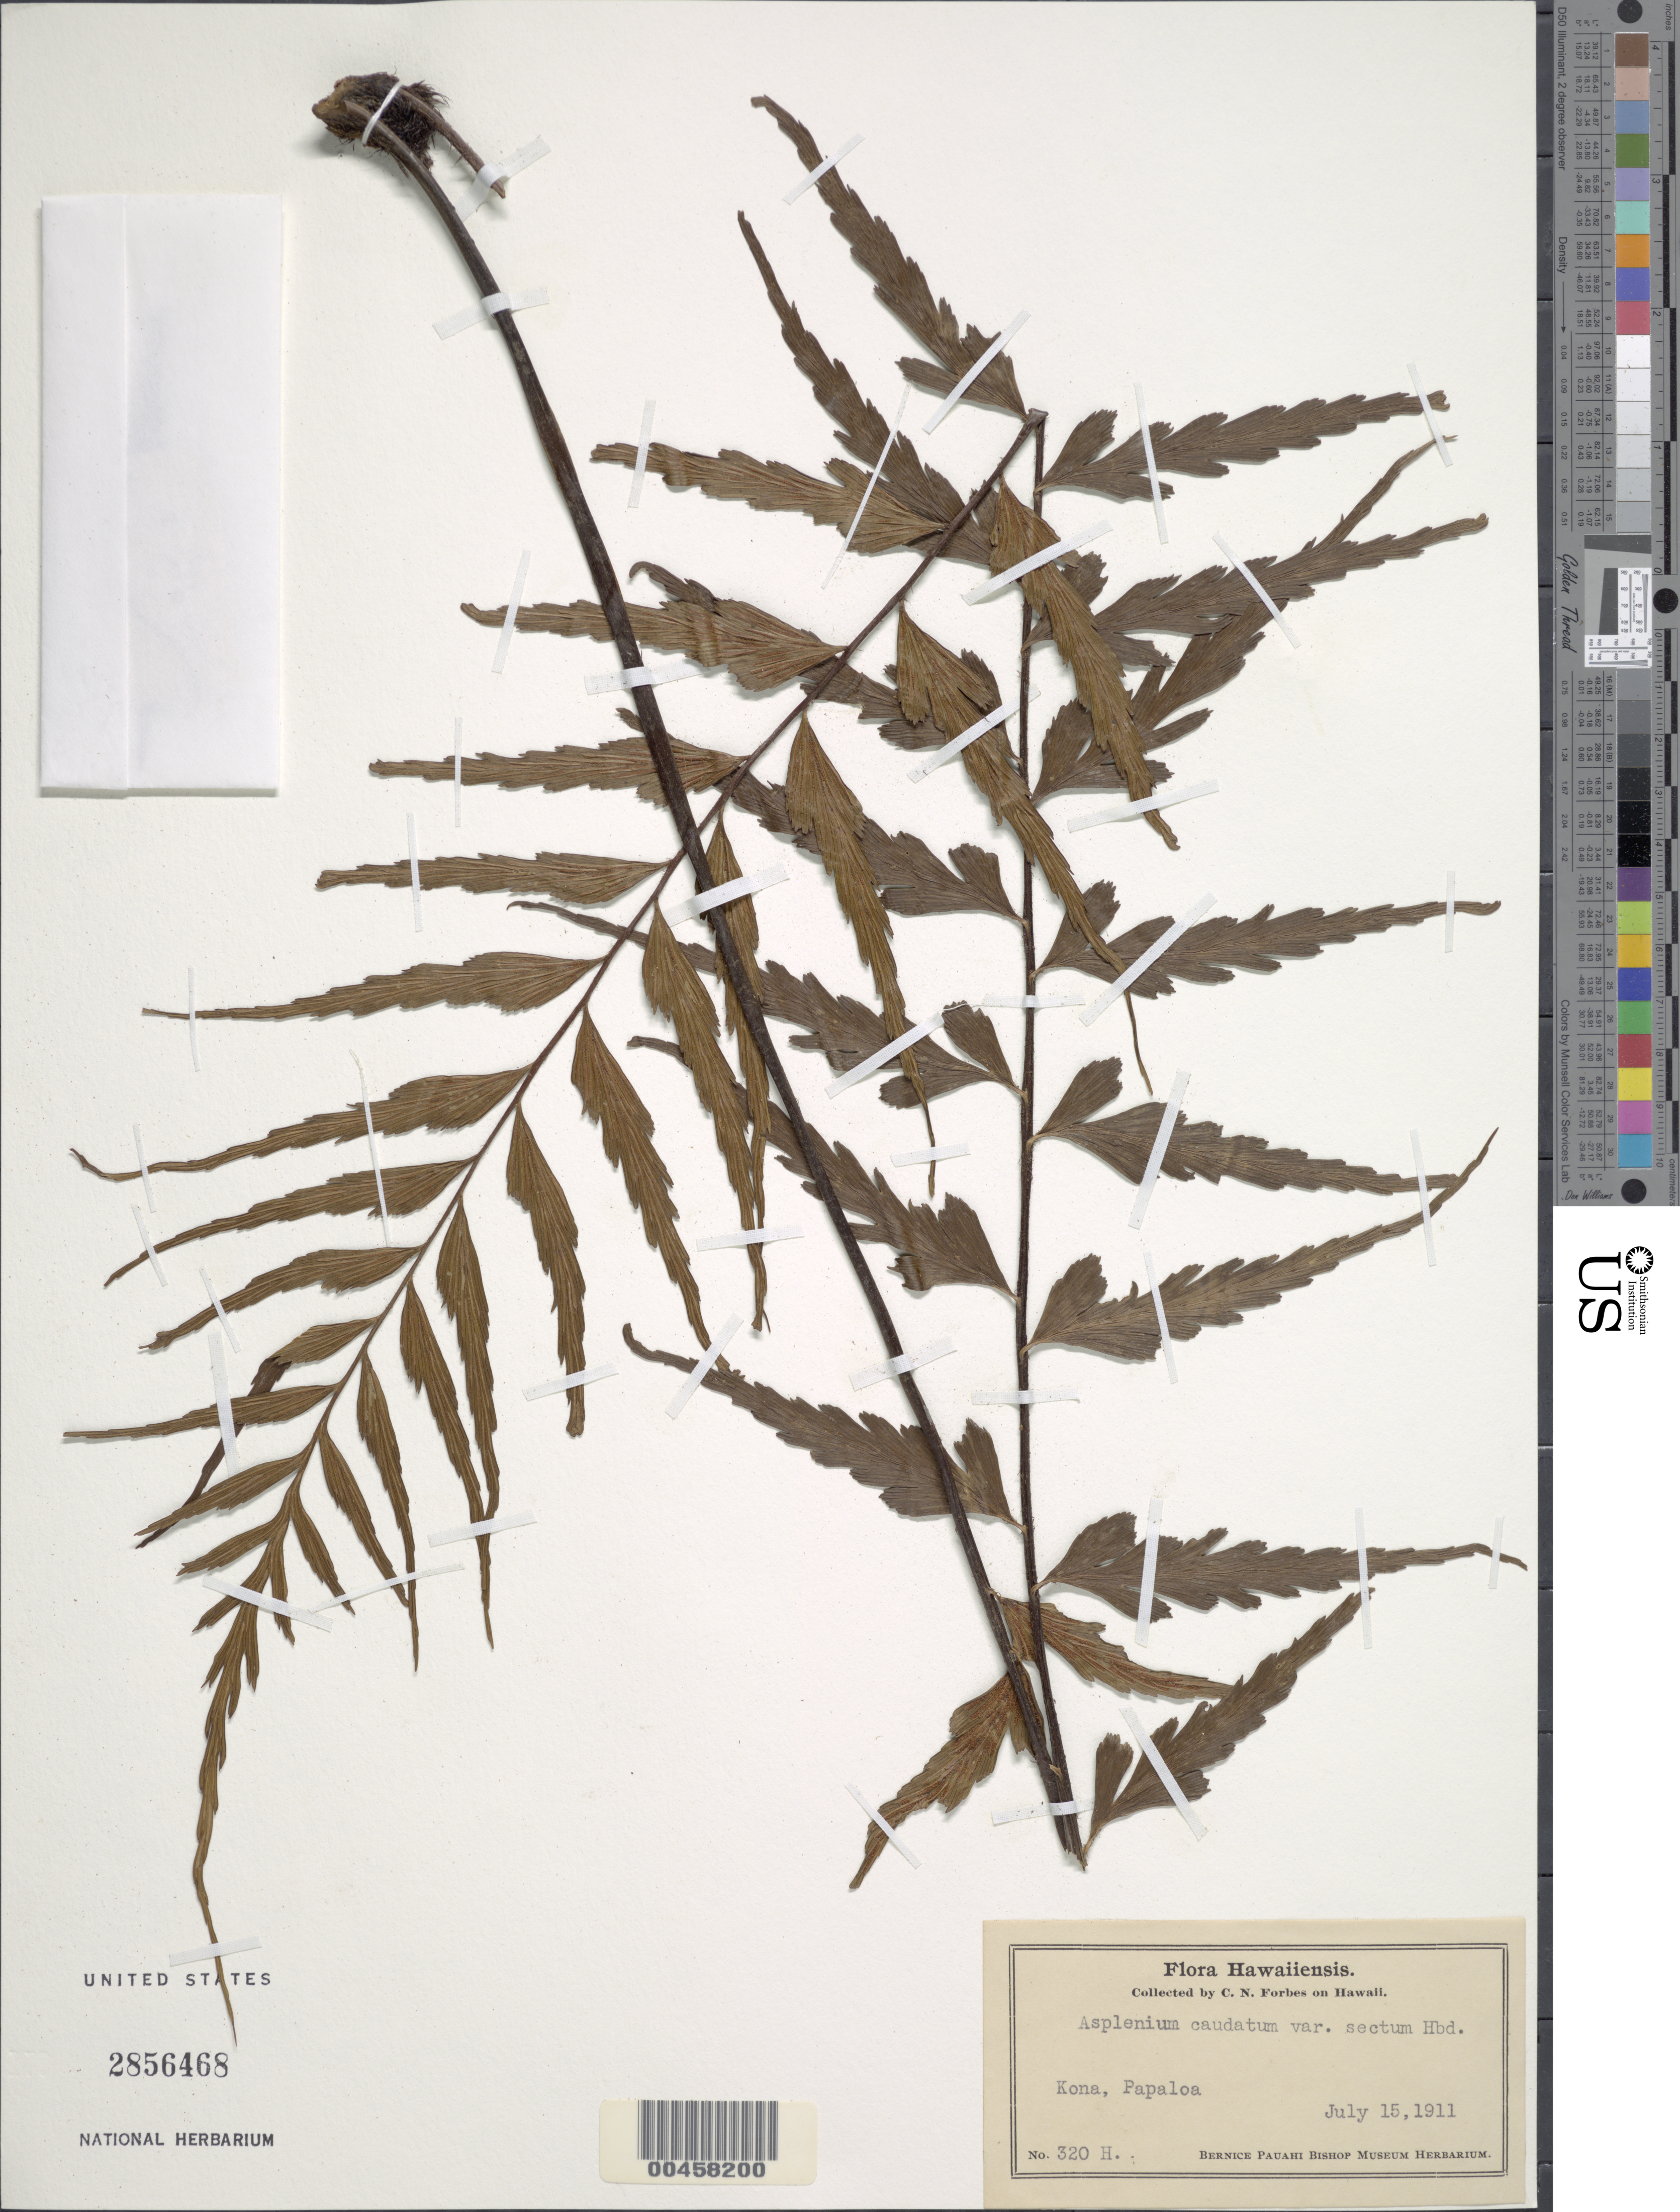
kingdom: Plantae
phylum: Tracheophyta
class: Polypodiopsida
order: Polypodiales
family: Aspleniaceae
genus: Asplenium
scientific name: Asplenium polyodon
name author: G. Forst.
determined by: Wagner, W. L., (BOT), Smithsonian Institution - National Museum of Natural History (UNITED STATES)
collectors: C. N. Forbes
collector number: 320 H.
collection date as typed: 15 Jul 1911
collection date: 1911-07-15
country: United States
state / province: Hawaii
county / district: Hawaii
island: Hawaii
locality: Kona, Papaloa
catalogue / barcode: US 2856468